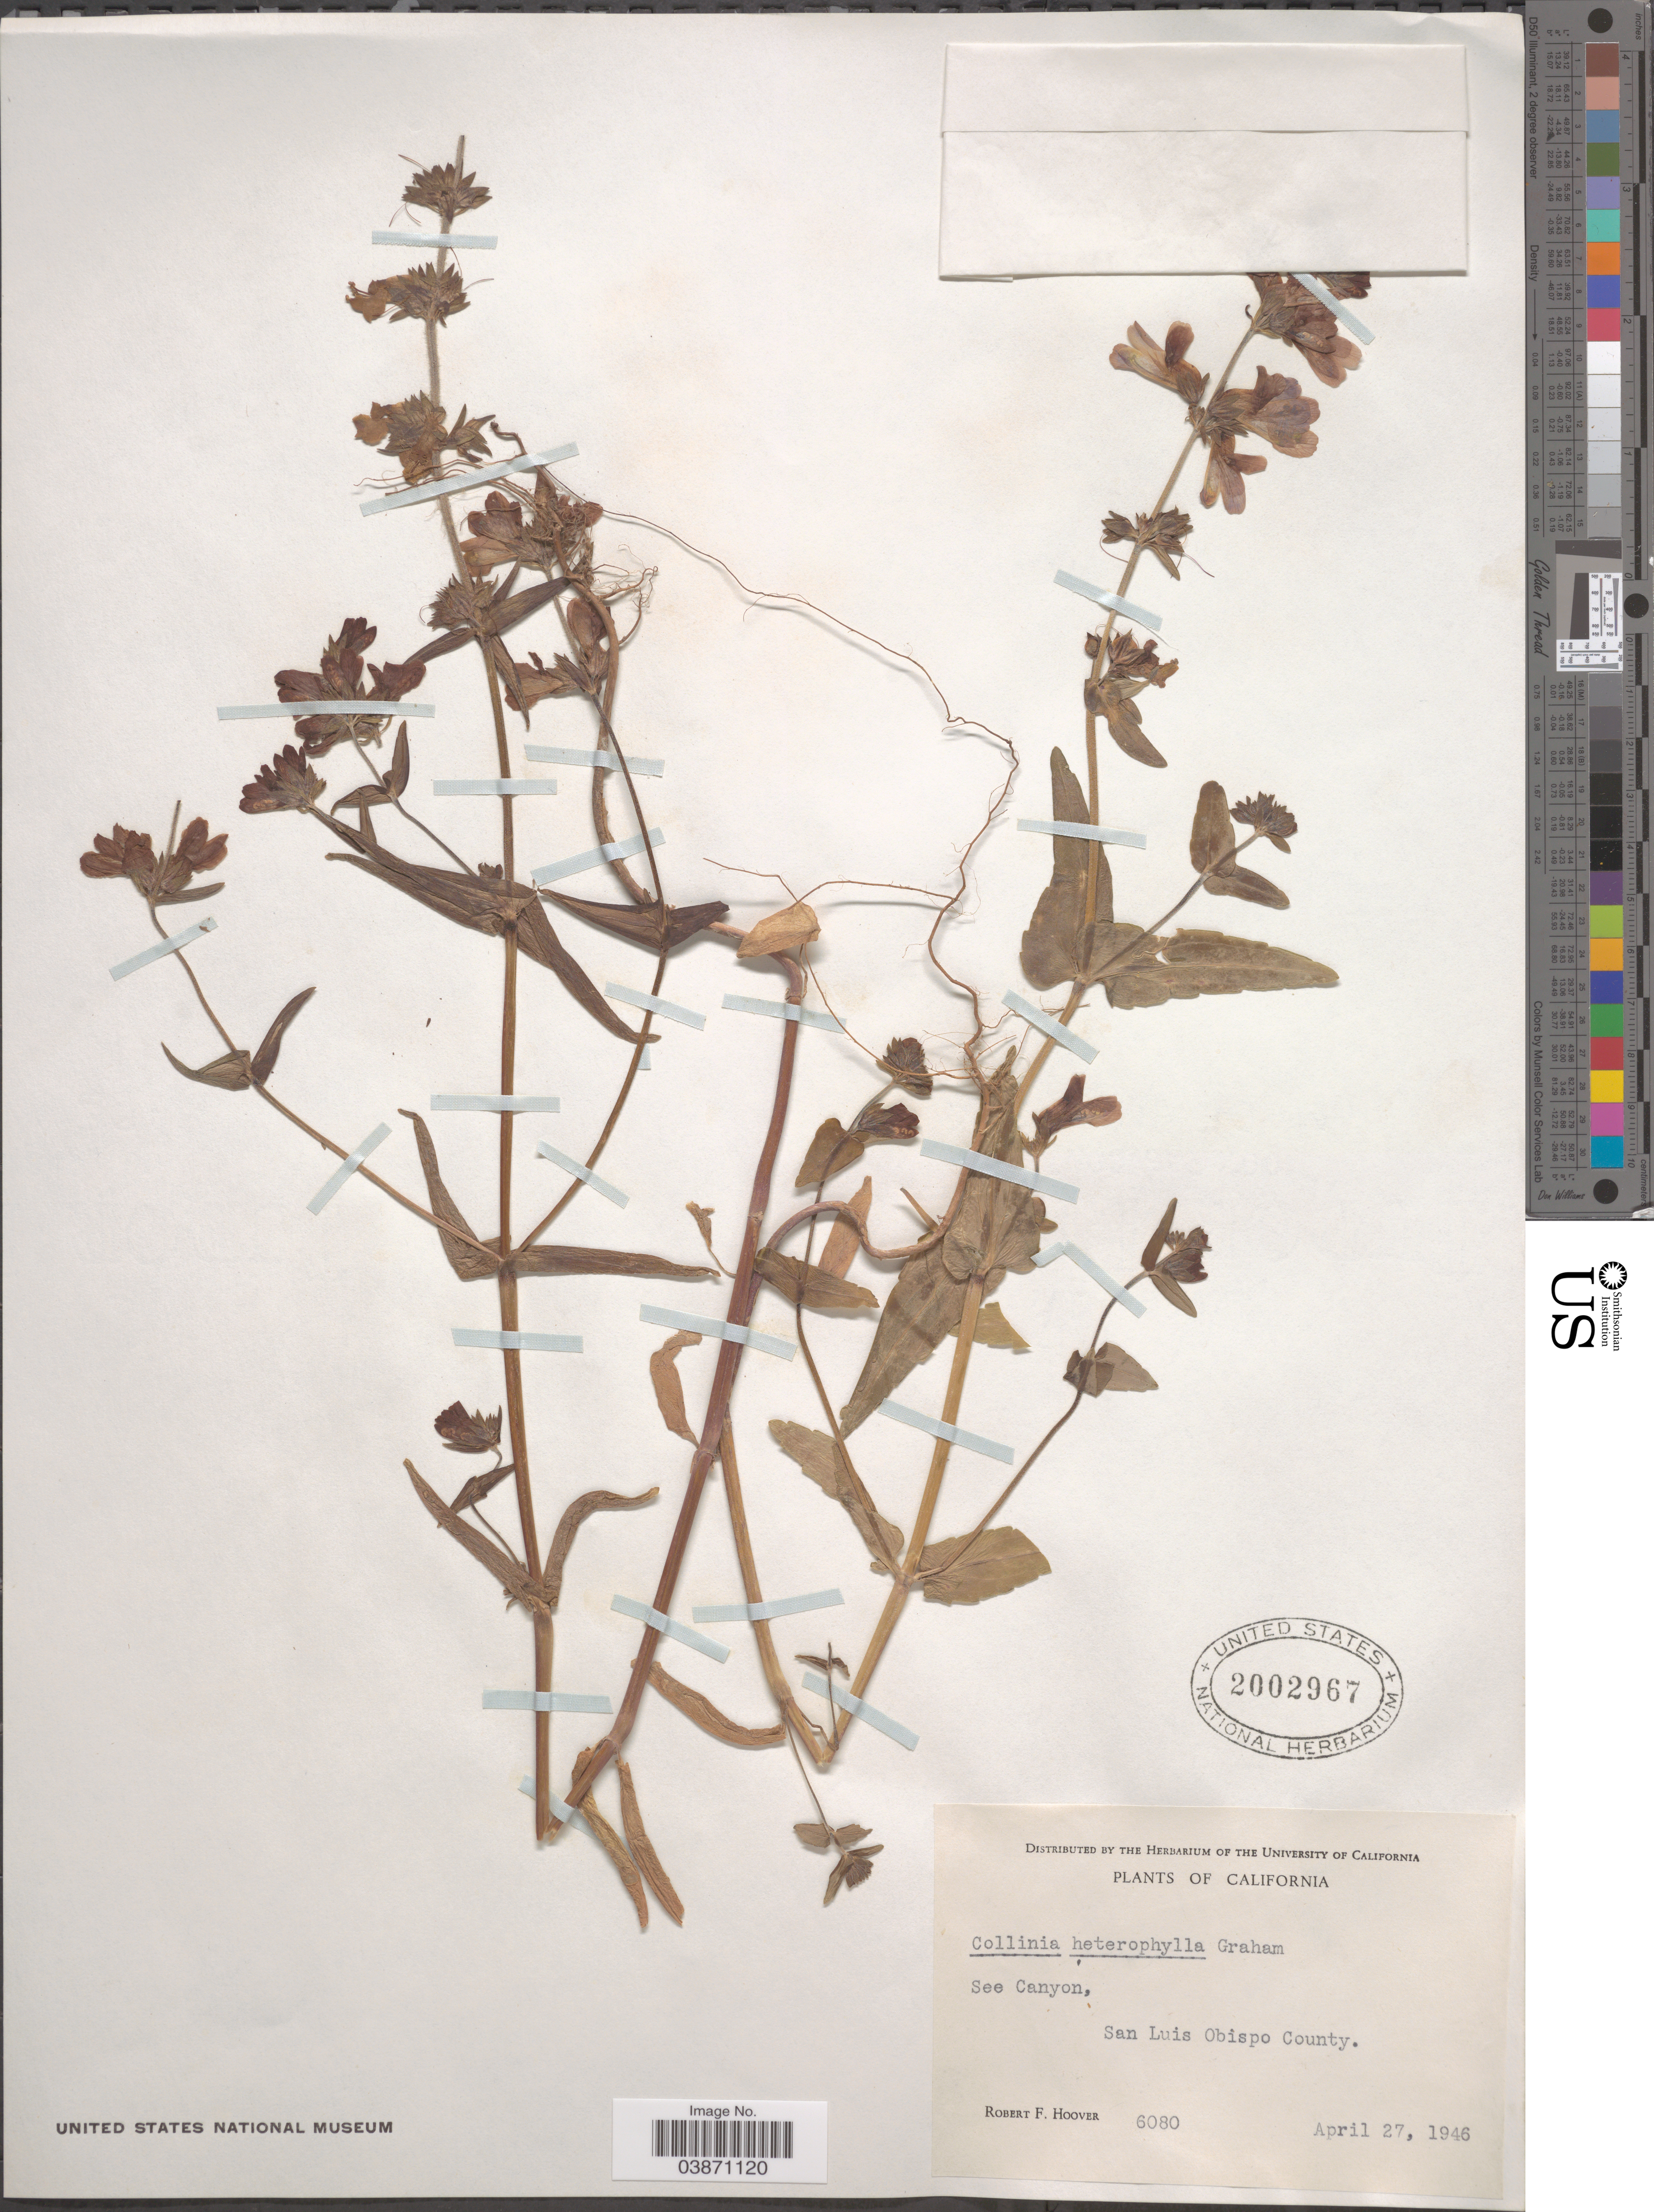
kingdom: Plantae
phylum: Tracheophyta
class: Magnoliopsida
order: Lamiales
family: Plantaginaceae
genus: Collinsia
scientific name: Collinsia heterophylla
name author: Buist ex Graham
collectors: R. F. Hoover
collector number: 6080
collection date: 1946-04-27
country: United States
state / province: California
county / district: San Luis Obispo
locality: See Canyon, San Luis Obispo County.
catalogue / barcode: US 2002967